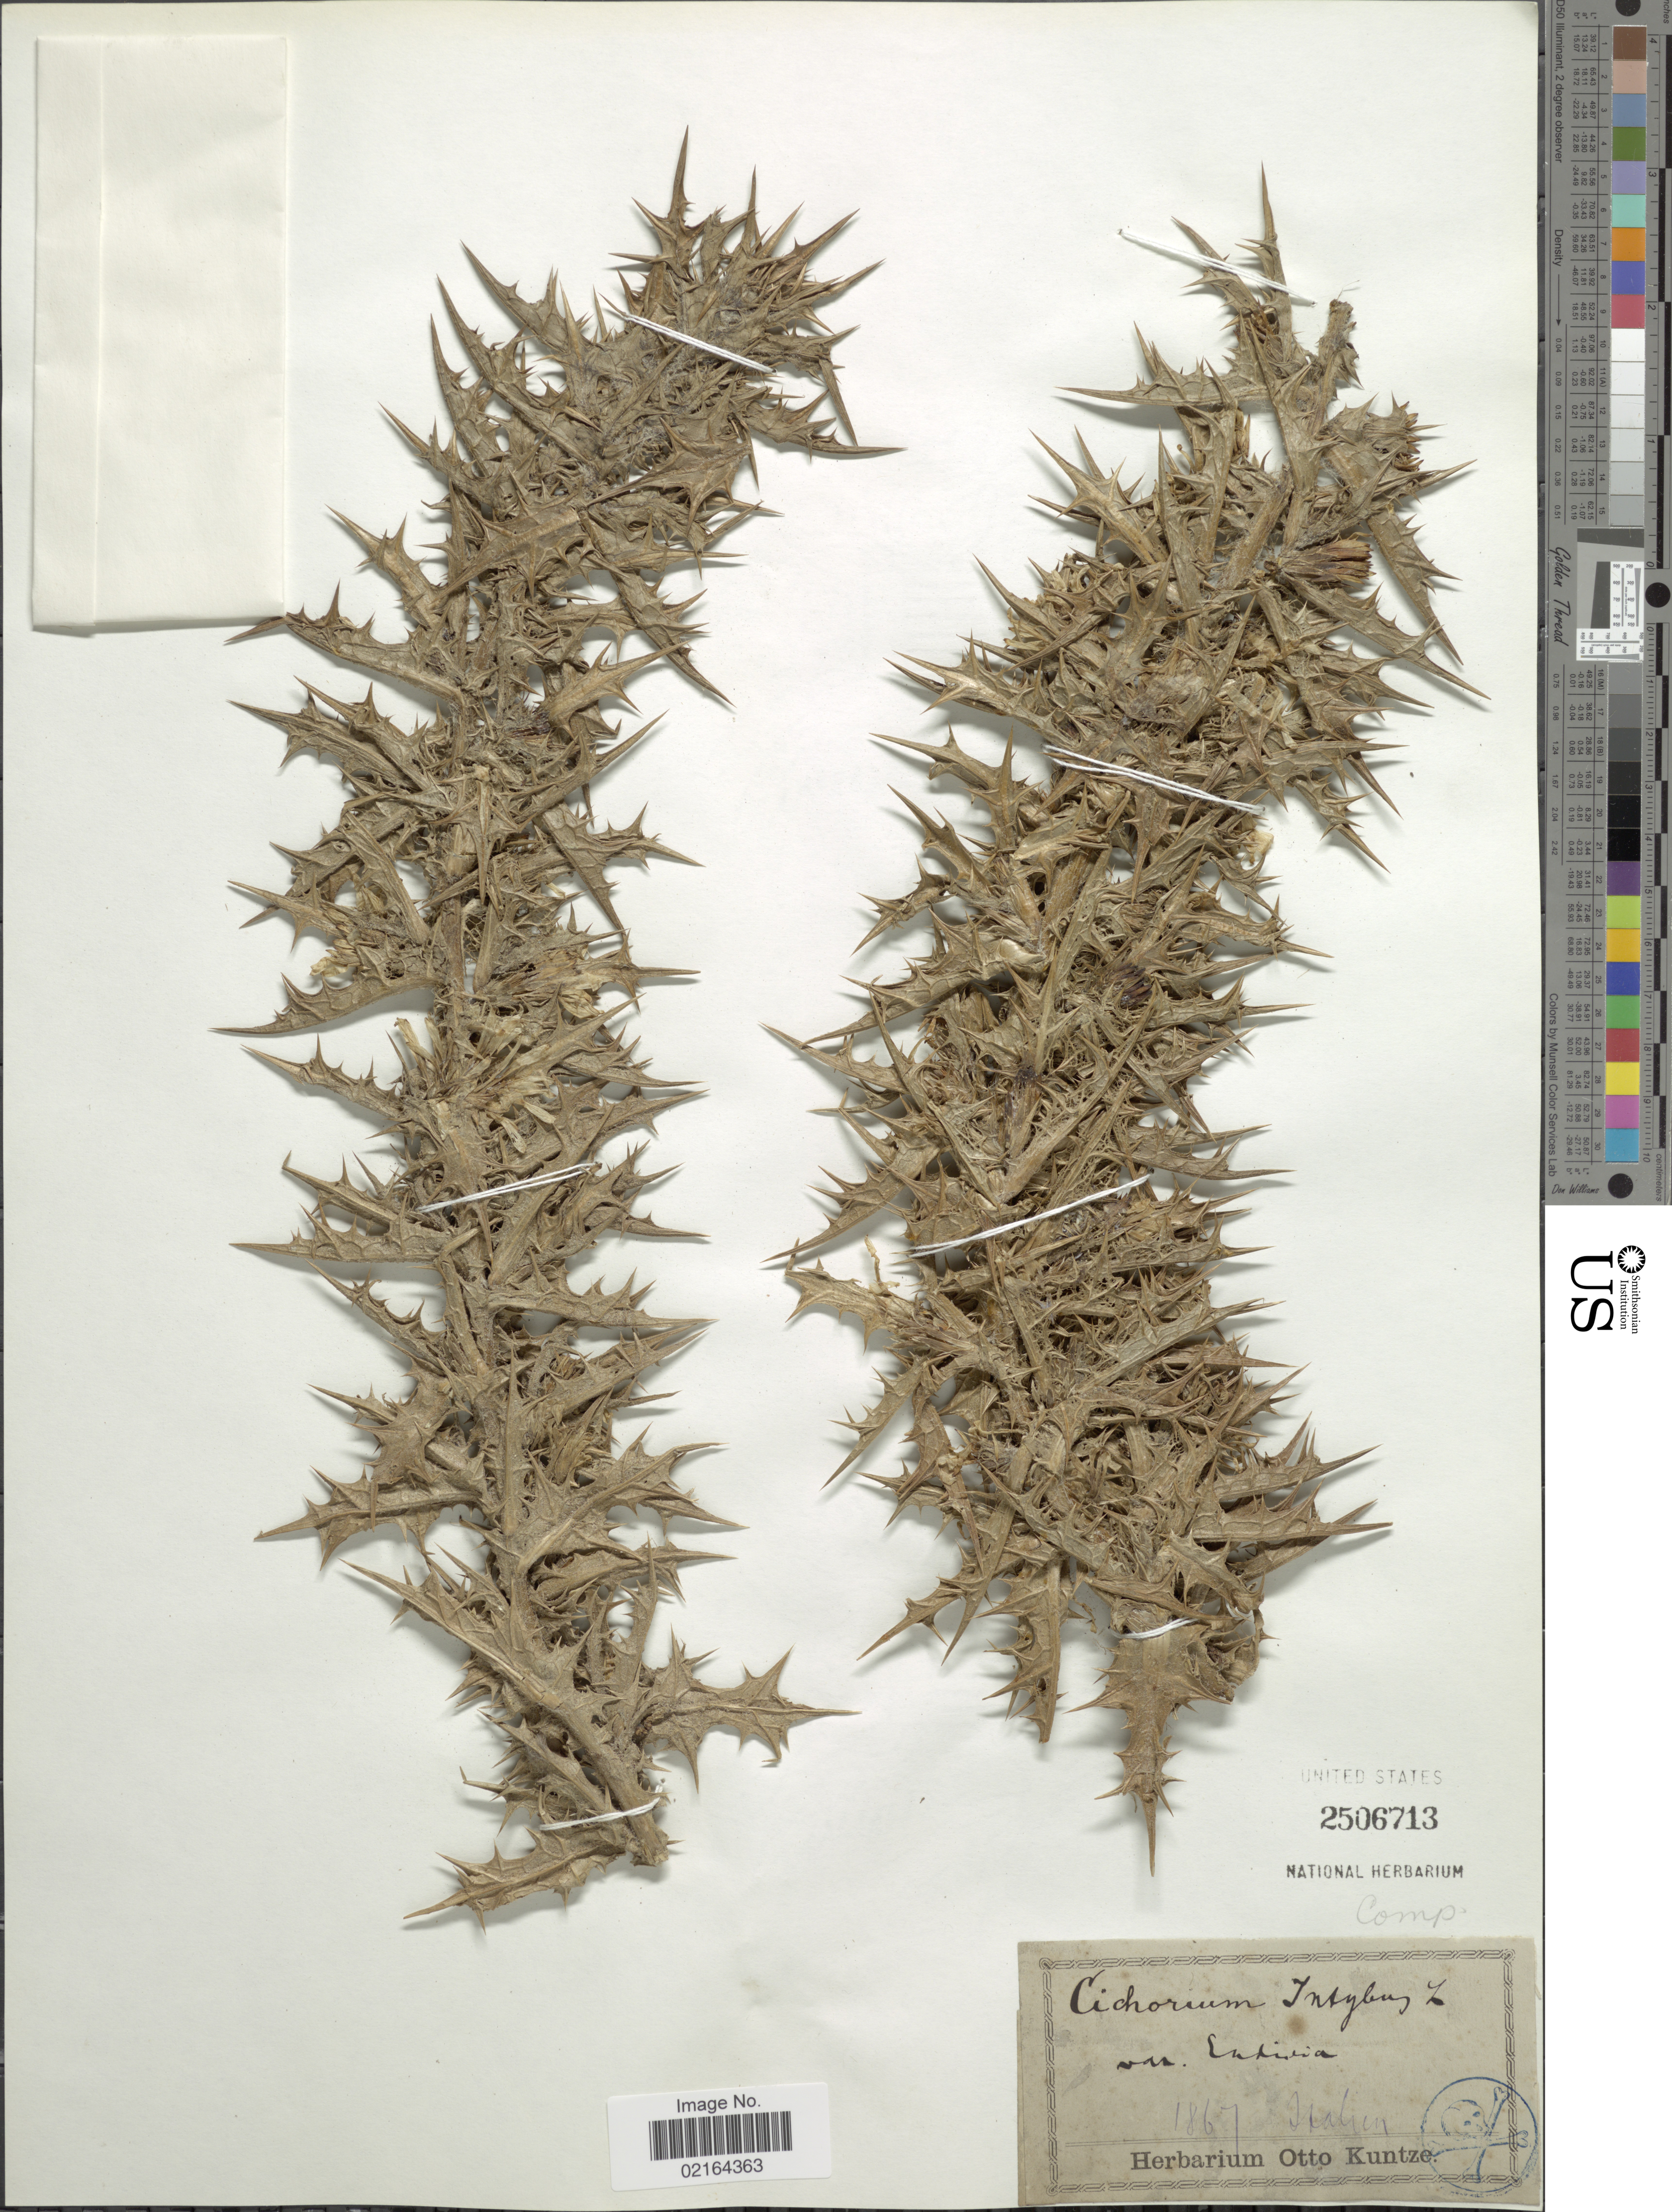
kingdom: Plantae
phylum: Tracheophyta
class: Magnoliopsida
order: Asterales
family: Asteraceae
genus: Scolymus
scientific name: Scolymus hispanicus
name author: L.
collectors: C.E.O. Kuntze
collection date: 1867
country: Italy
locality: Italia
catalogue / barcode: US 2506713